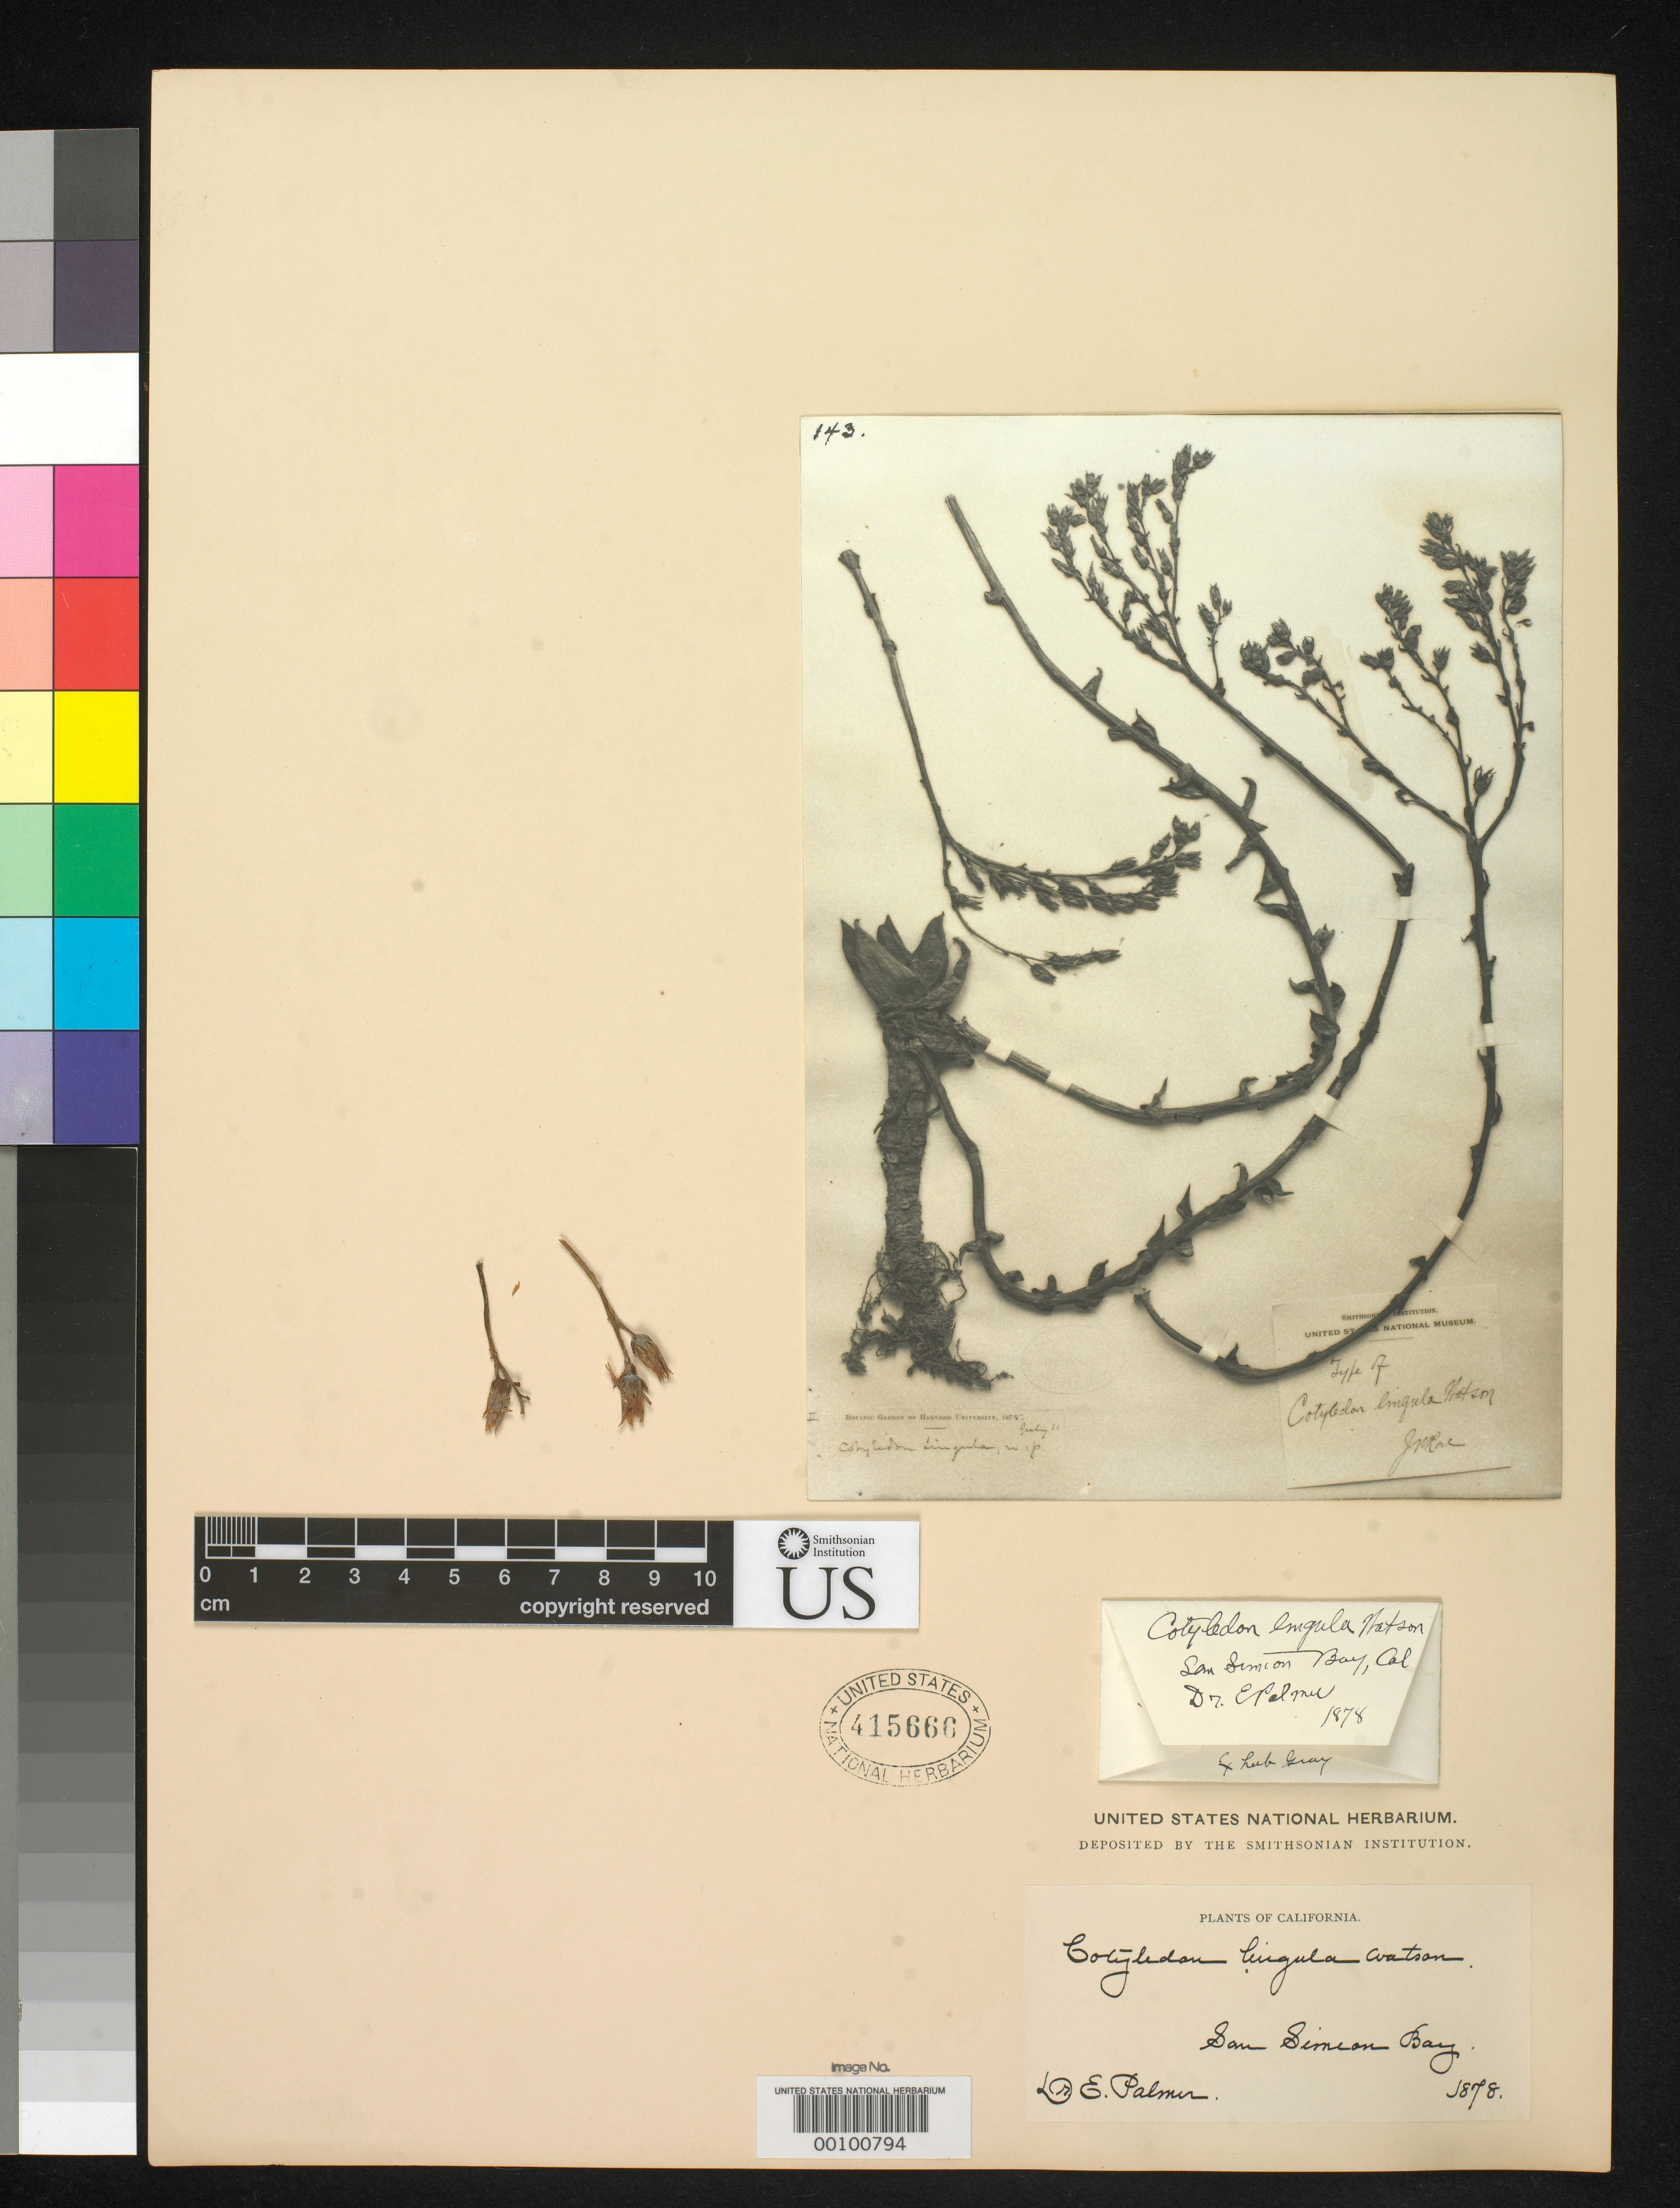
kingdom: Plantae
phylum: Tracheophyta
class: Magnoliopsida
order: Saxifragales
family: Crassulaceae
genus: Cotyledon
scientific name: Cotyledon lingula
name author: S. Watson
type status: Type Collection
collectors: E. Palmer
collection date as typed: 11 Jul 1878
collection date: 1878-07-11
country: United States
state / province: California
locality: San Simeon Bay.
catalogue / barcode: US 415666